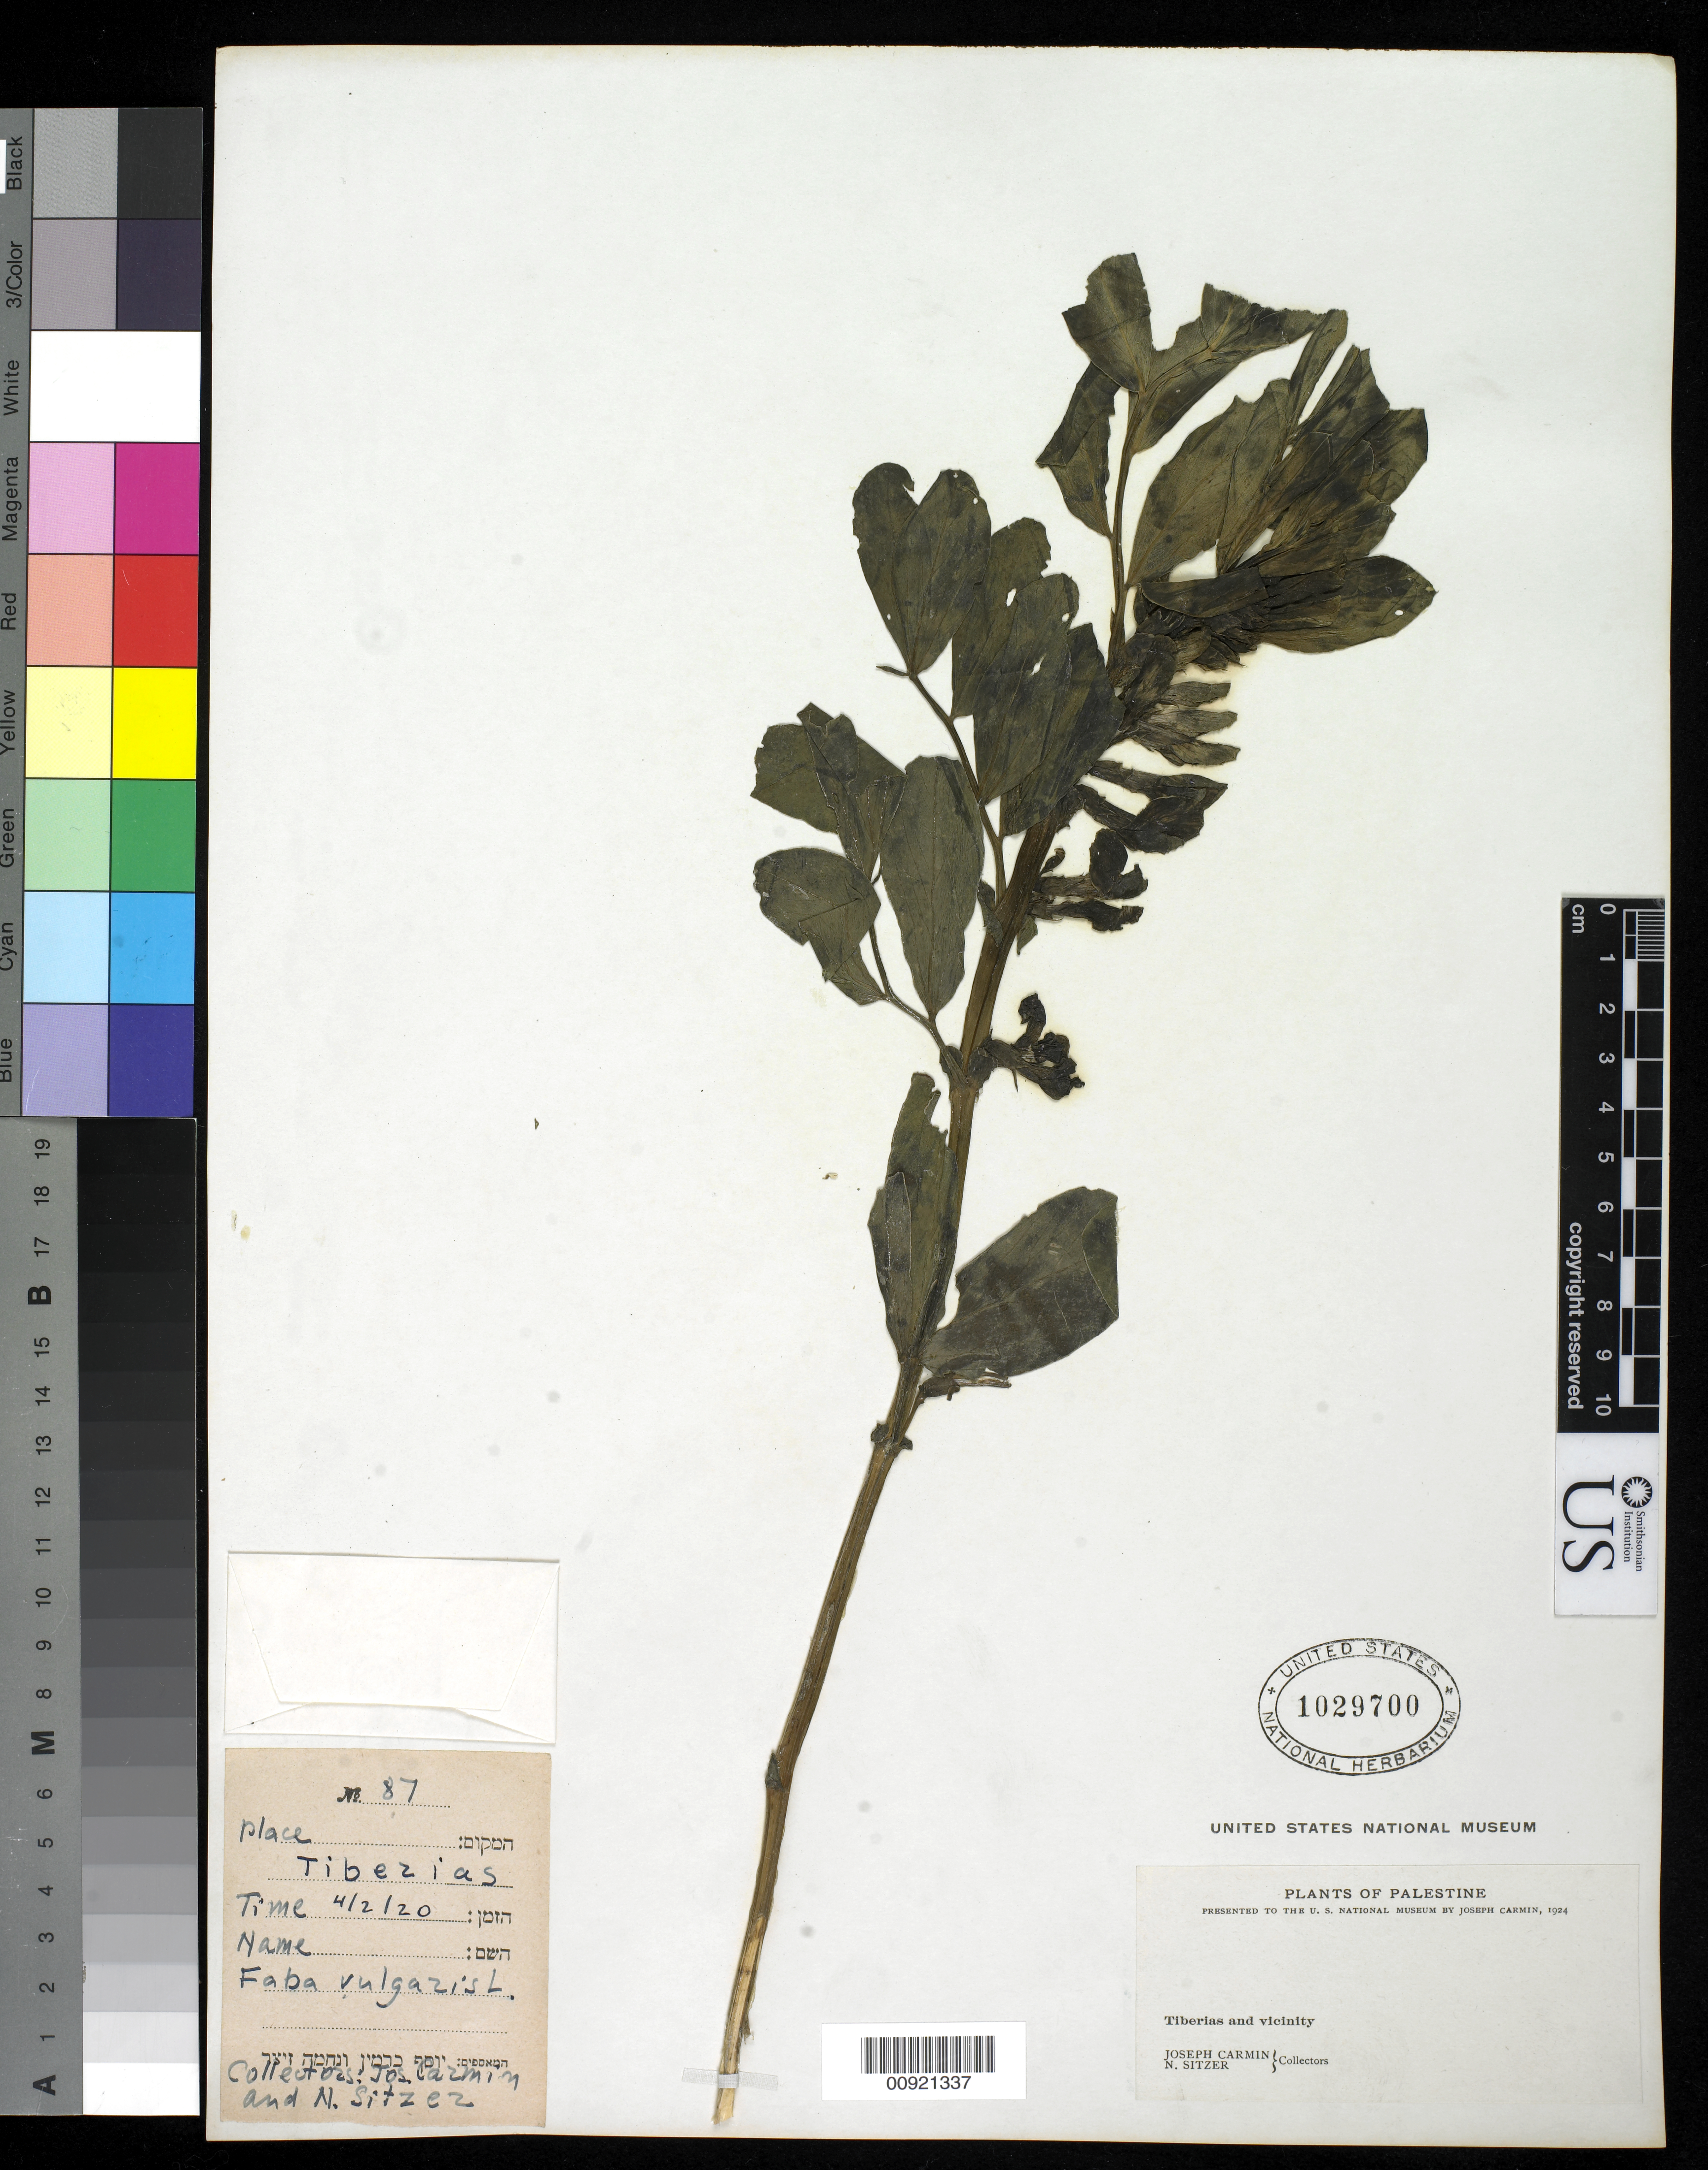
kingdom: Plantae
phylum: Tracheophyta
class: Magnoliopsida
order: Fabales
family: Fabaceae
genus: Vicia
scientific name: Vicia faba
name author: L.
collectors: J. Carmin & N. Sitzer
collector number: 87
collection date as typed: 04 Feb 1920 or 02 Apr 1920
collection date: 1920-02-04 or 1920-04-02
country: Israel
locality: Tiberias and vicinity.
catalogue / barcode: US 1029700